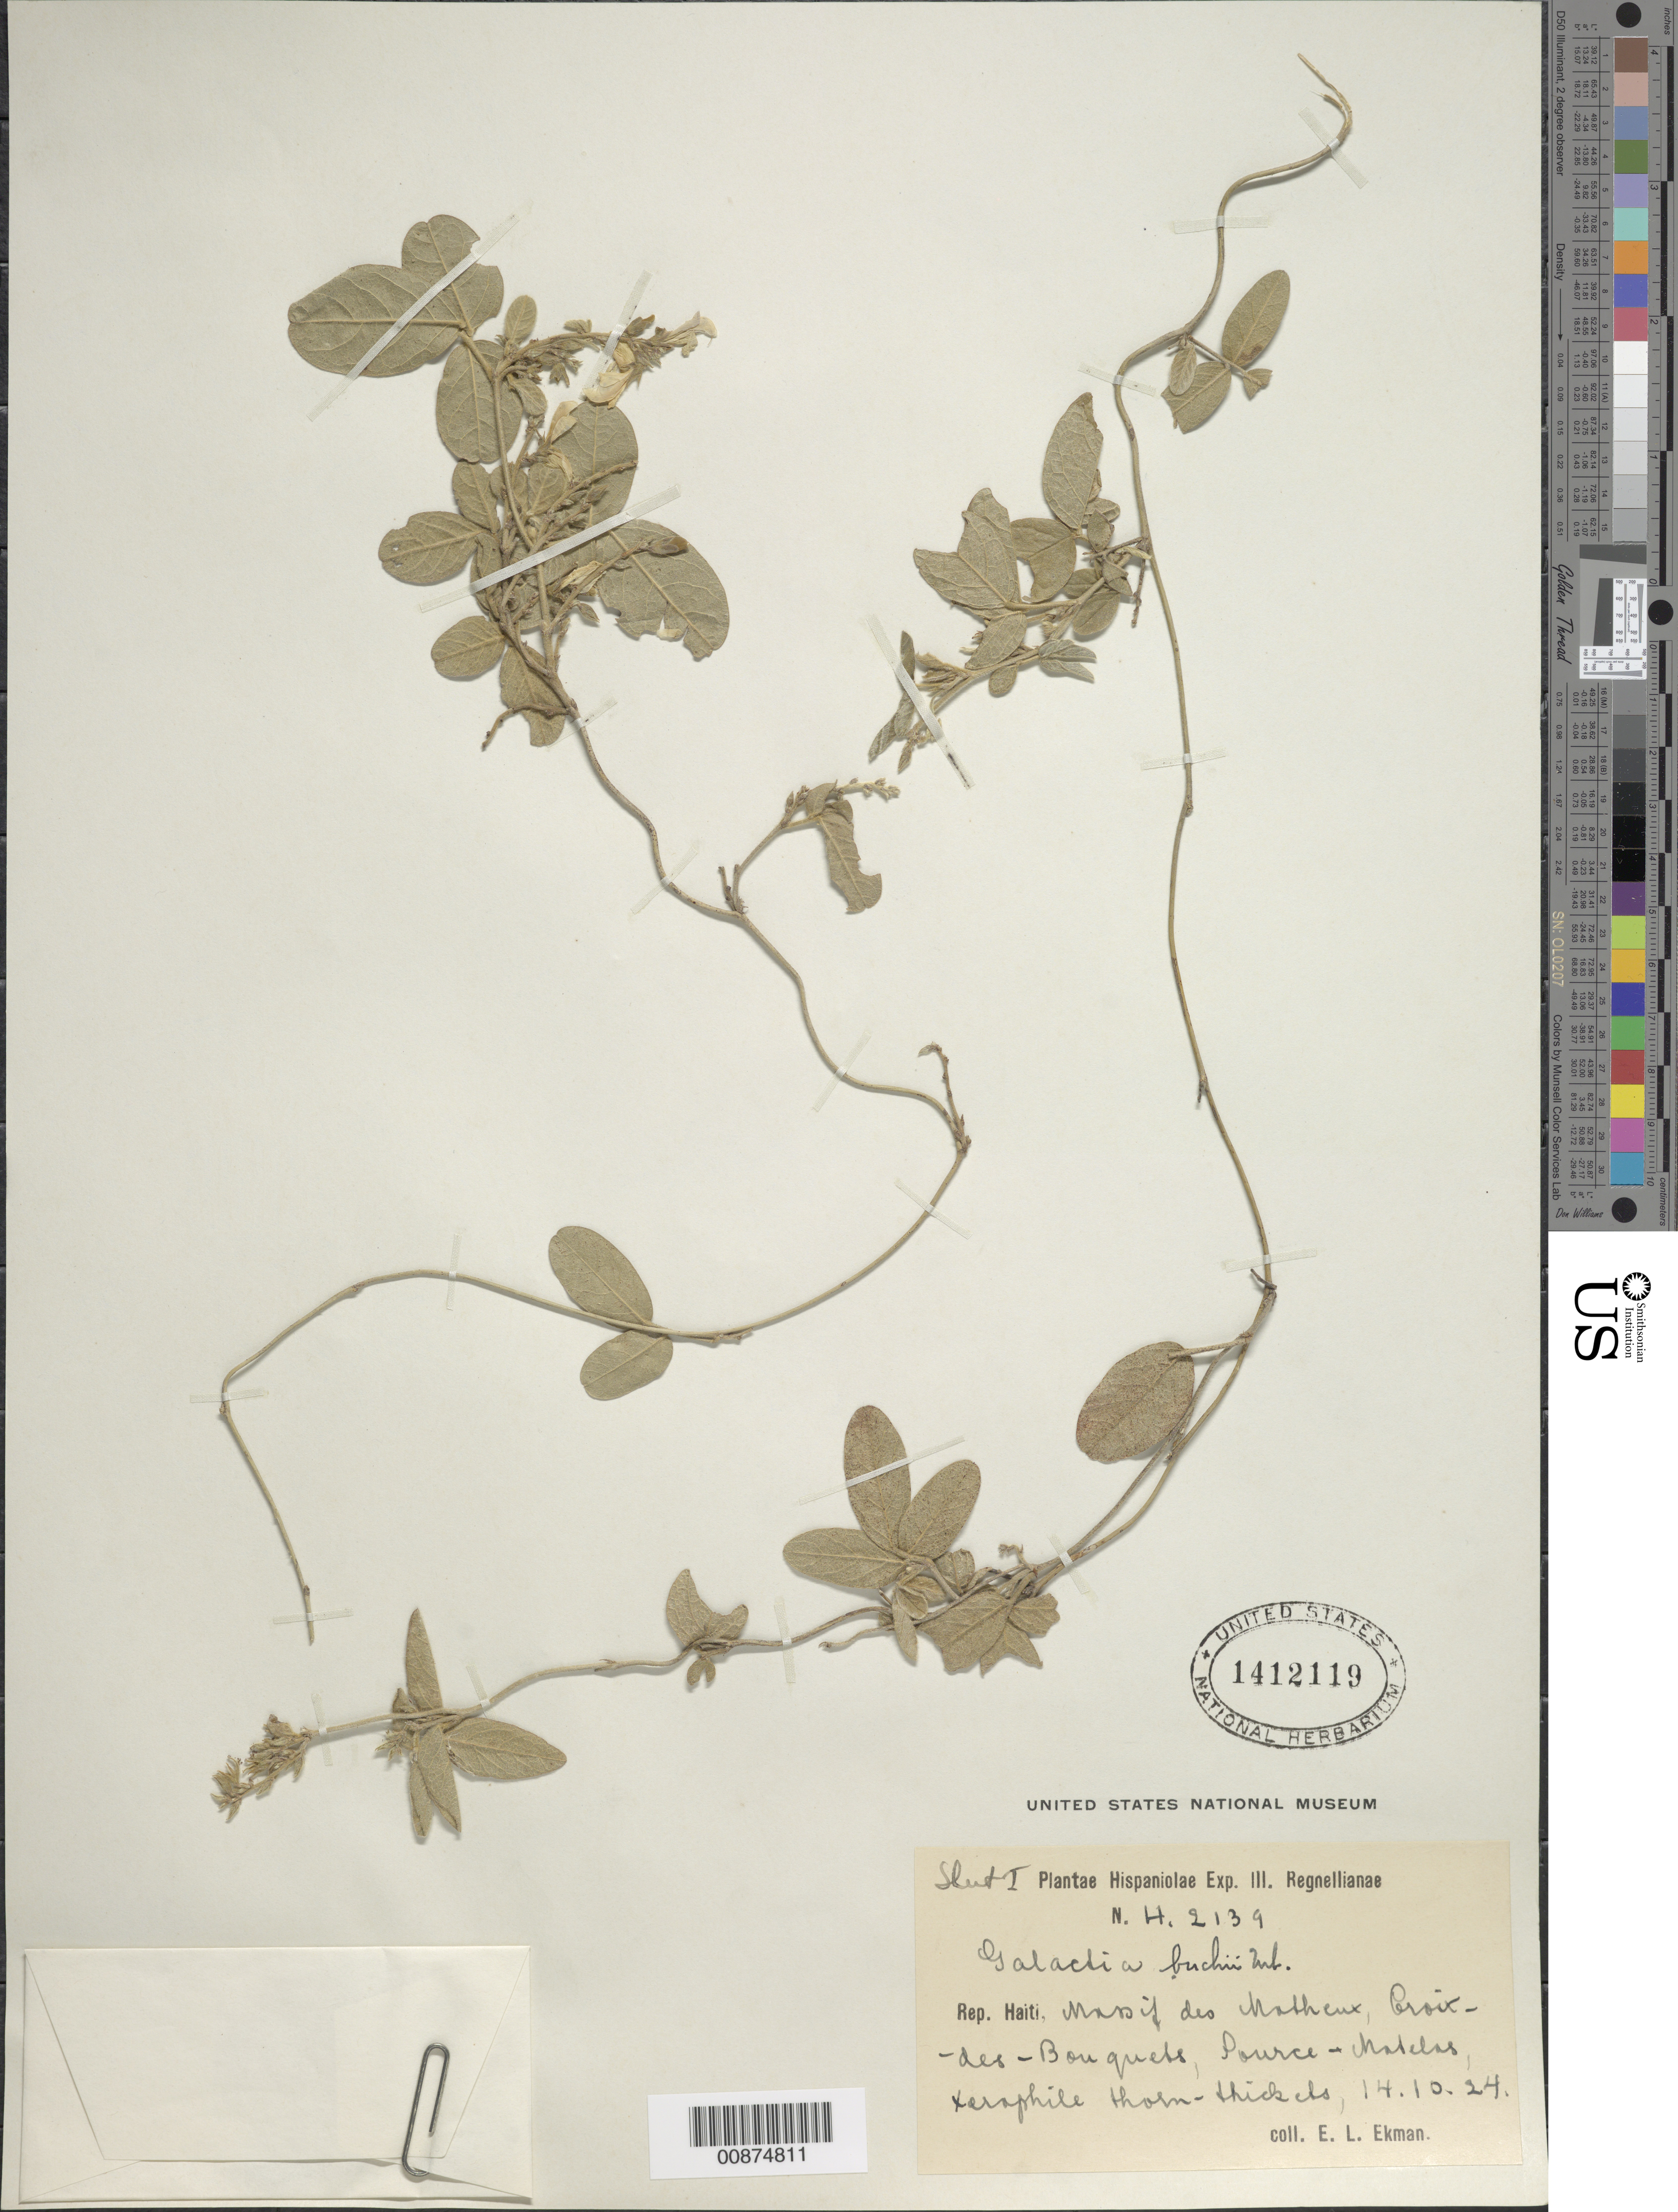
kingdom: Plantae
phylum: Tracheophyta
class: Magnoliopsida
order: Fabales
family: Fabaceae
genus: Galactia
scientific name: Galactia buchii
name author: Urb.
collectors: E. L. Ekman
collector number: H 2139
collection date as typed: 14 Oct 1924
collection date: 1924-10-14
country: Haiti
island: Hispaniola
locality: Massif des Matheux, Croix des Bouquets, Source-Matelas.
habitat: Xerophile thorn-thickets.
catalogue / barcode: US 1412119